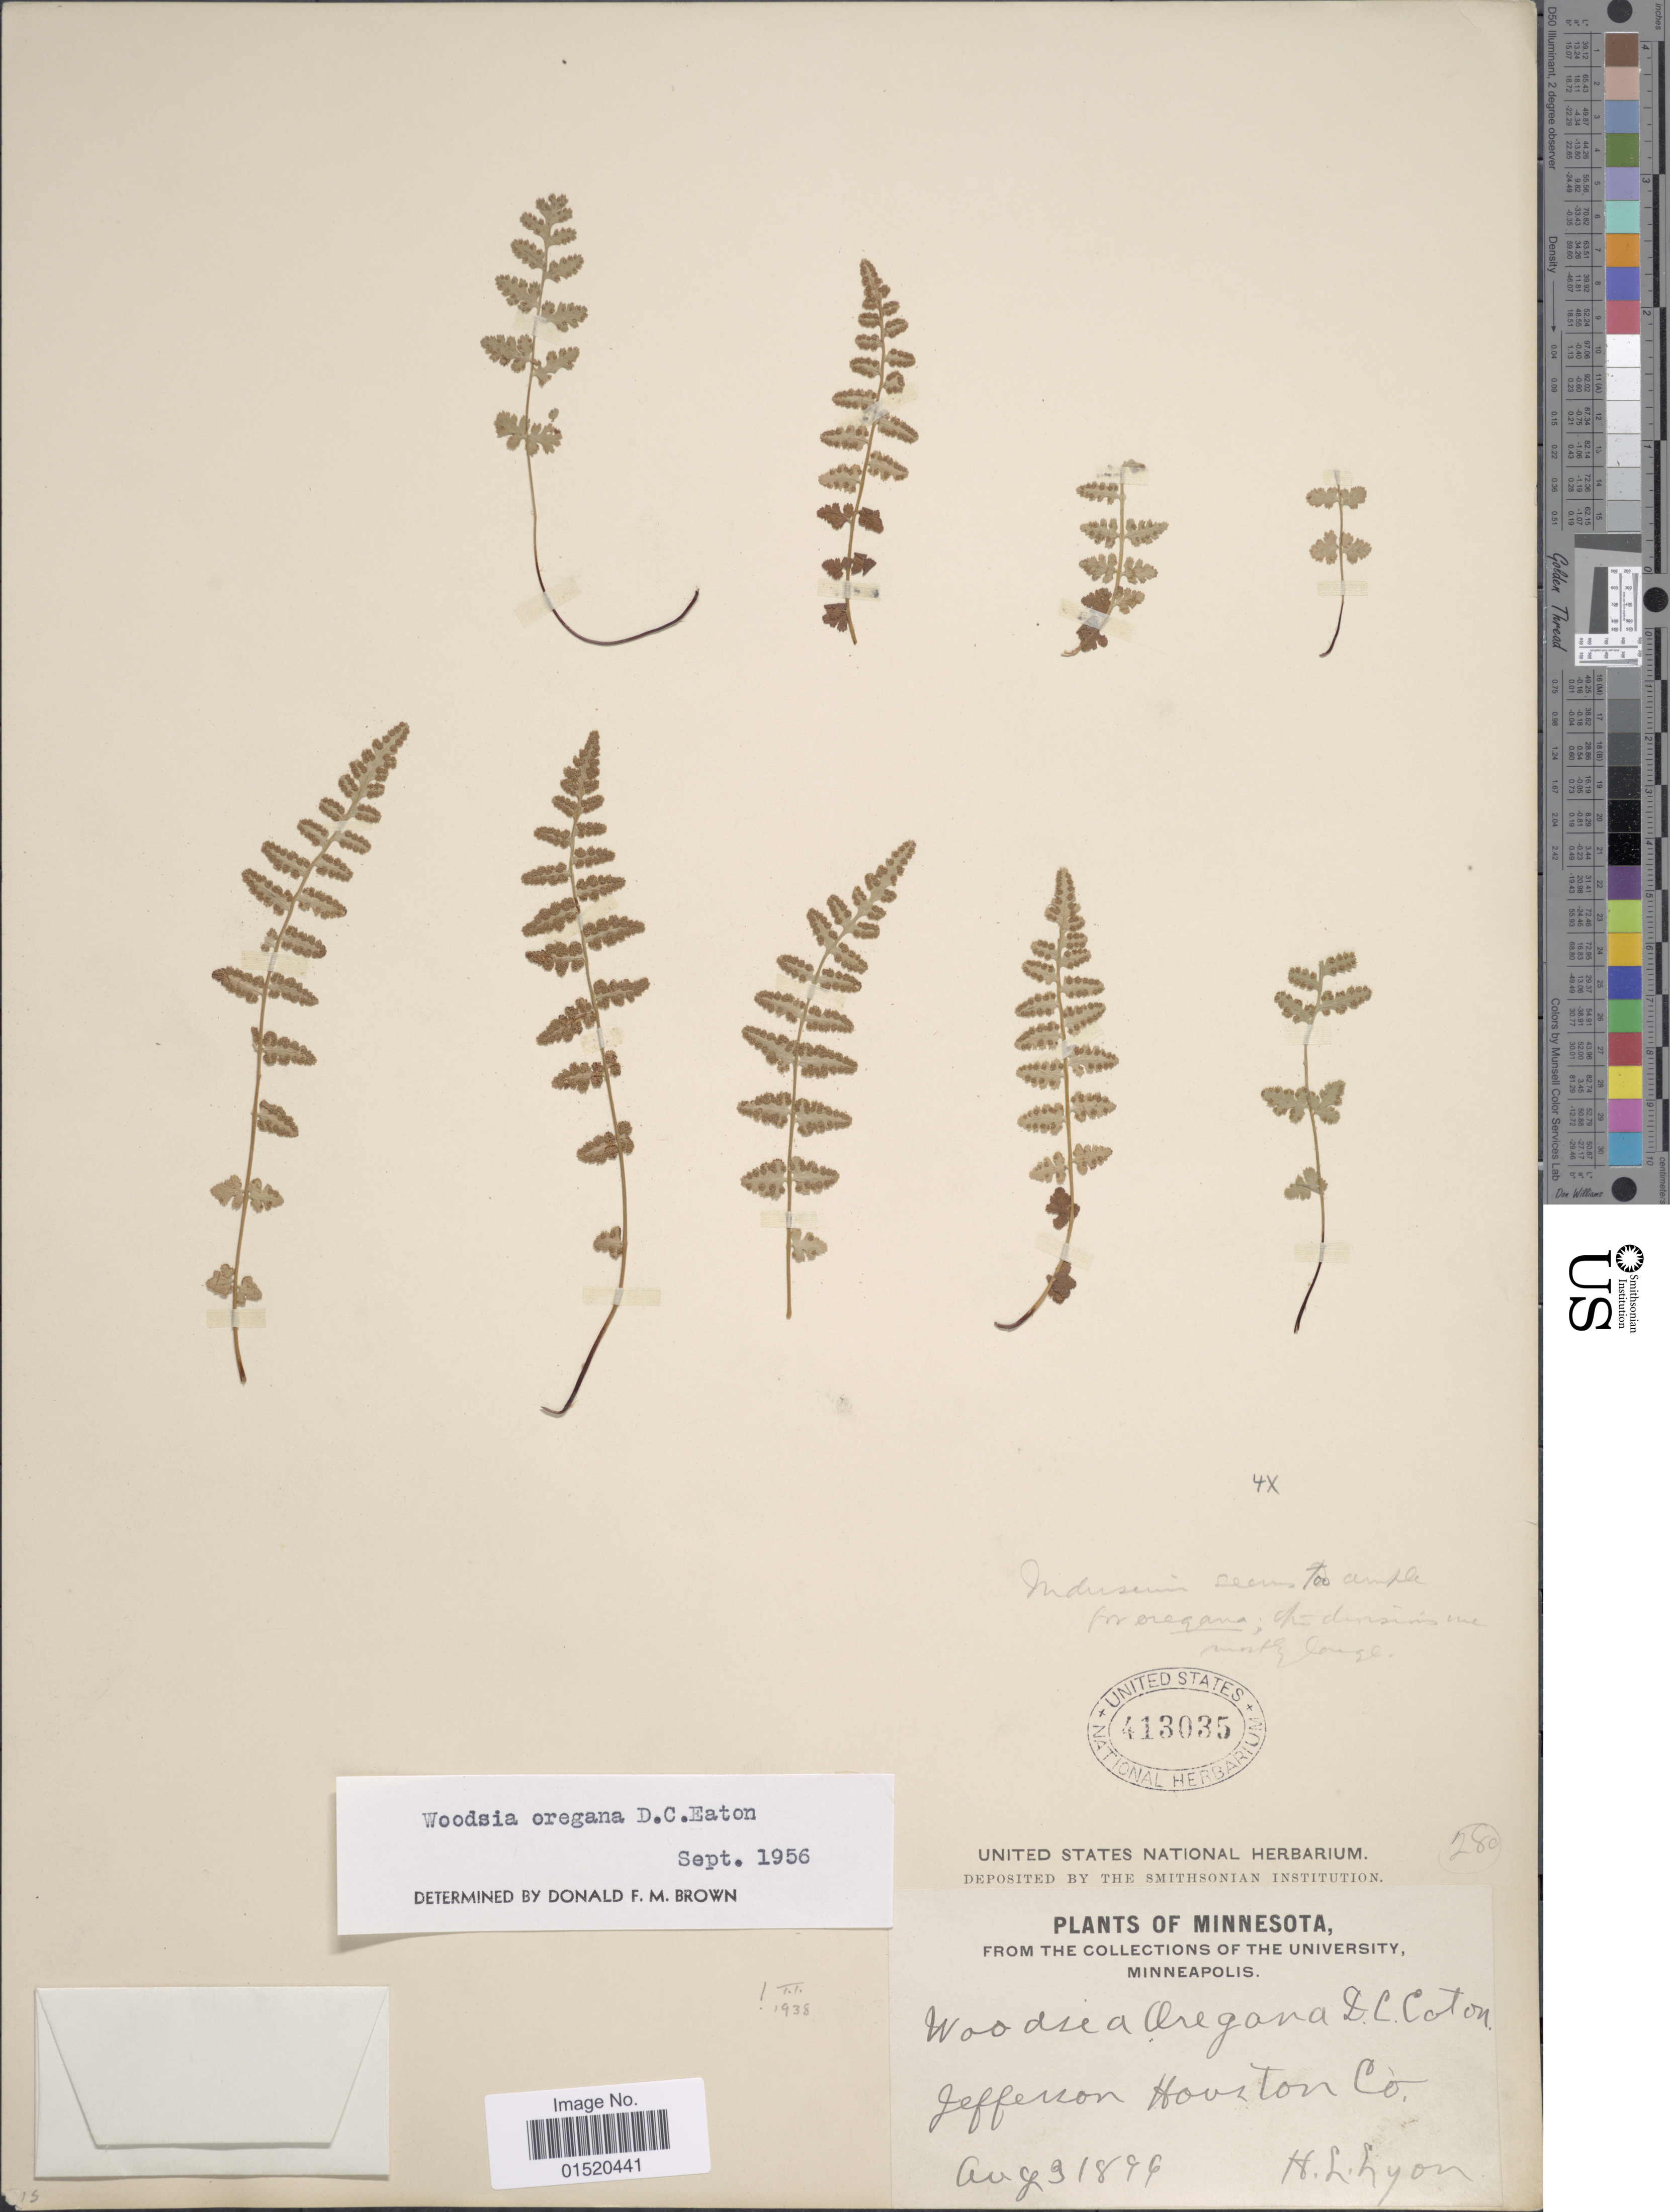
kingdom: Plantae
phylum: Tracheophyta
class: Polypodiopsida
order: Polypodiales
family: Woodsiaceae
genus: Woodsia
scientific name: Woodsia oregana var. cathcartiana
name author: (B.L. Rob.) C.V. Morton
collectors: H. Lyon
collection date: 1896-08-03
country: United States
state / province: Minnesota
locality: Jefferson Houston Co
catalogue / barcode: US 413035